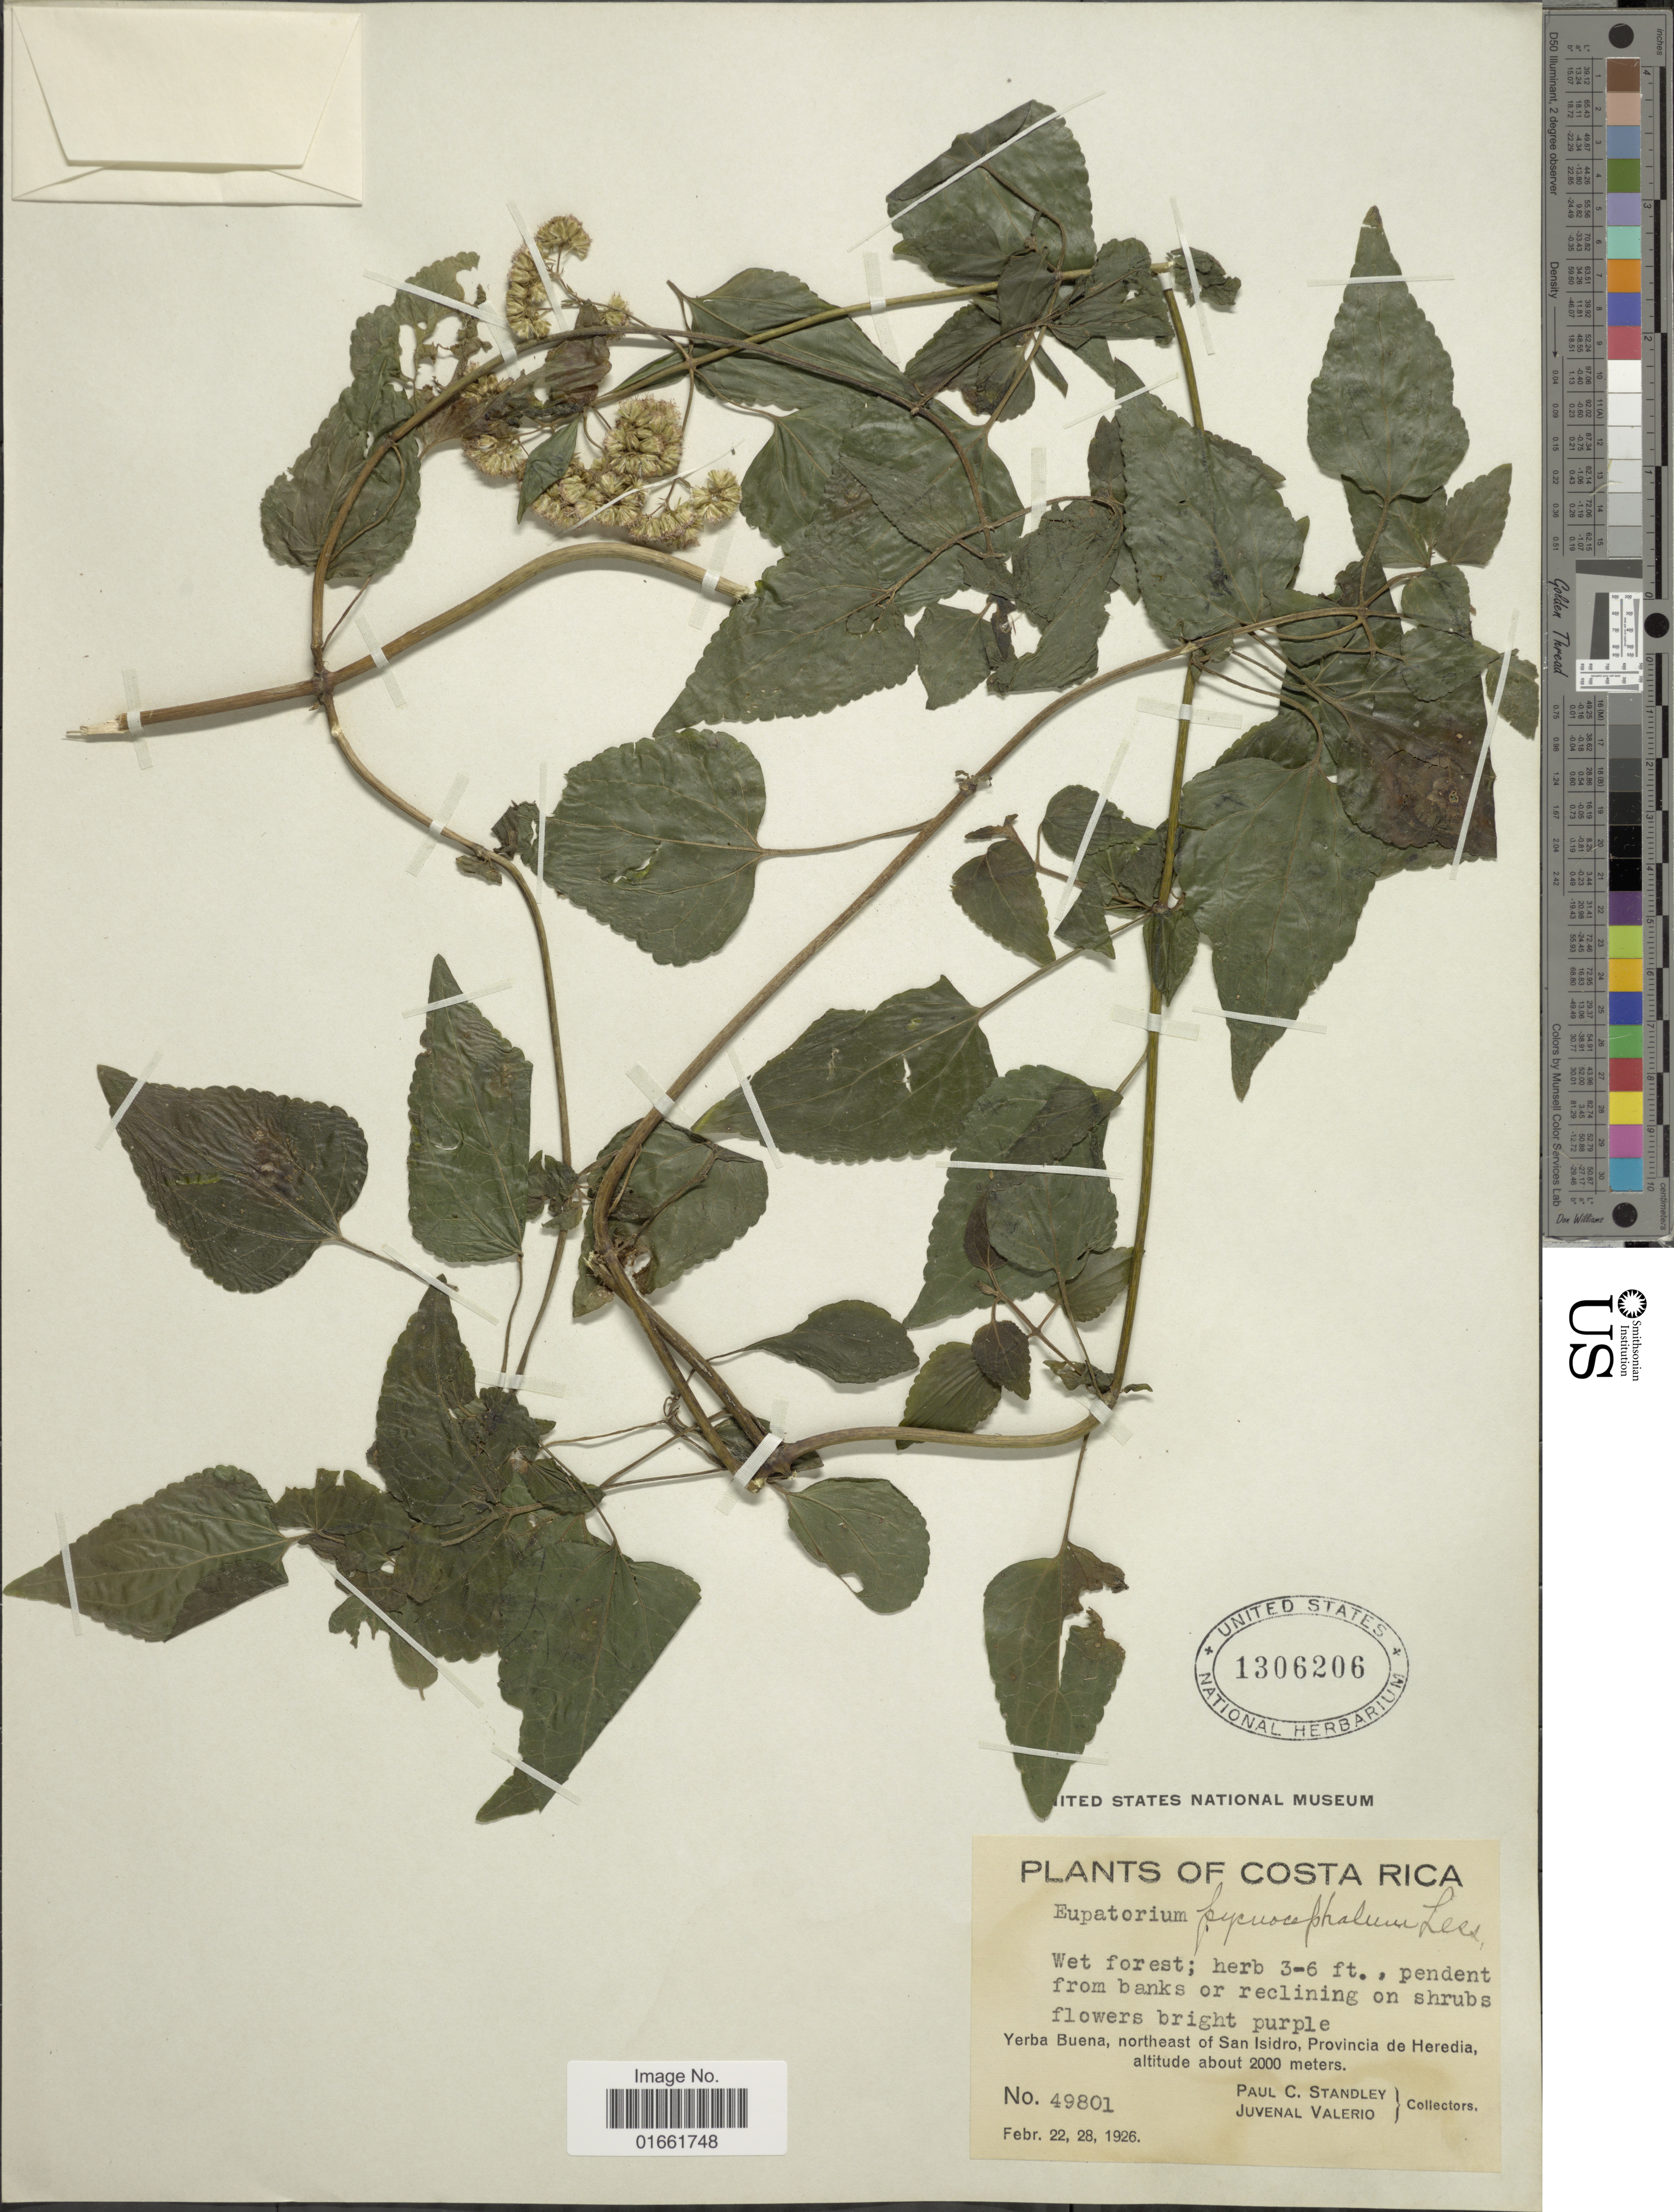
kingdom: Plantae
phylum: Tracheophyta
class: Magnoliopsida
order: Asterales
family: Asteraceae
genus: Fleischmannia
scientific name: Fleischmannia pratensis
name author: (Klatt) R.M. King & H. Rob.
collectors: P. C. Standley & J. Valerio R.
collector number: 49801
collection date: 1926-02-22/1926-02-28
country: Costa Rica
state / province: Heredia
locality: Yerba Buena, northeast of San Isidro, Provincia de Heredia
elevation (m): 2000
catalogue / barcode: US 1306206